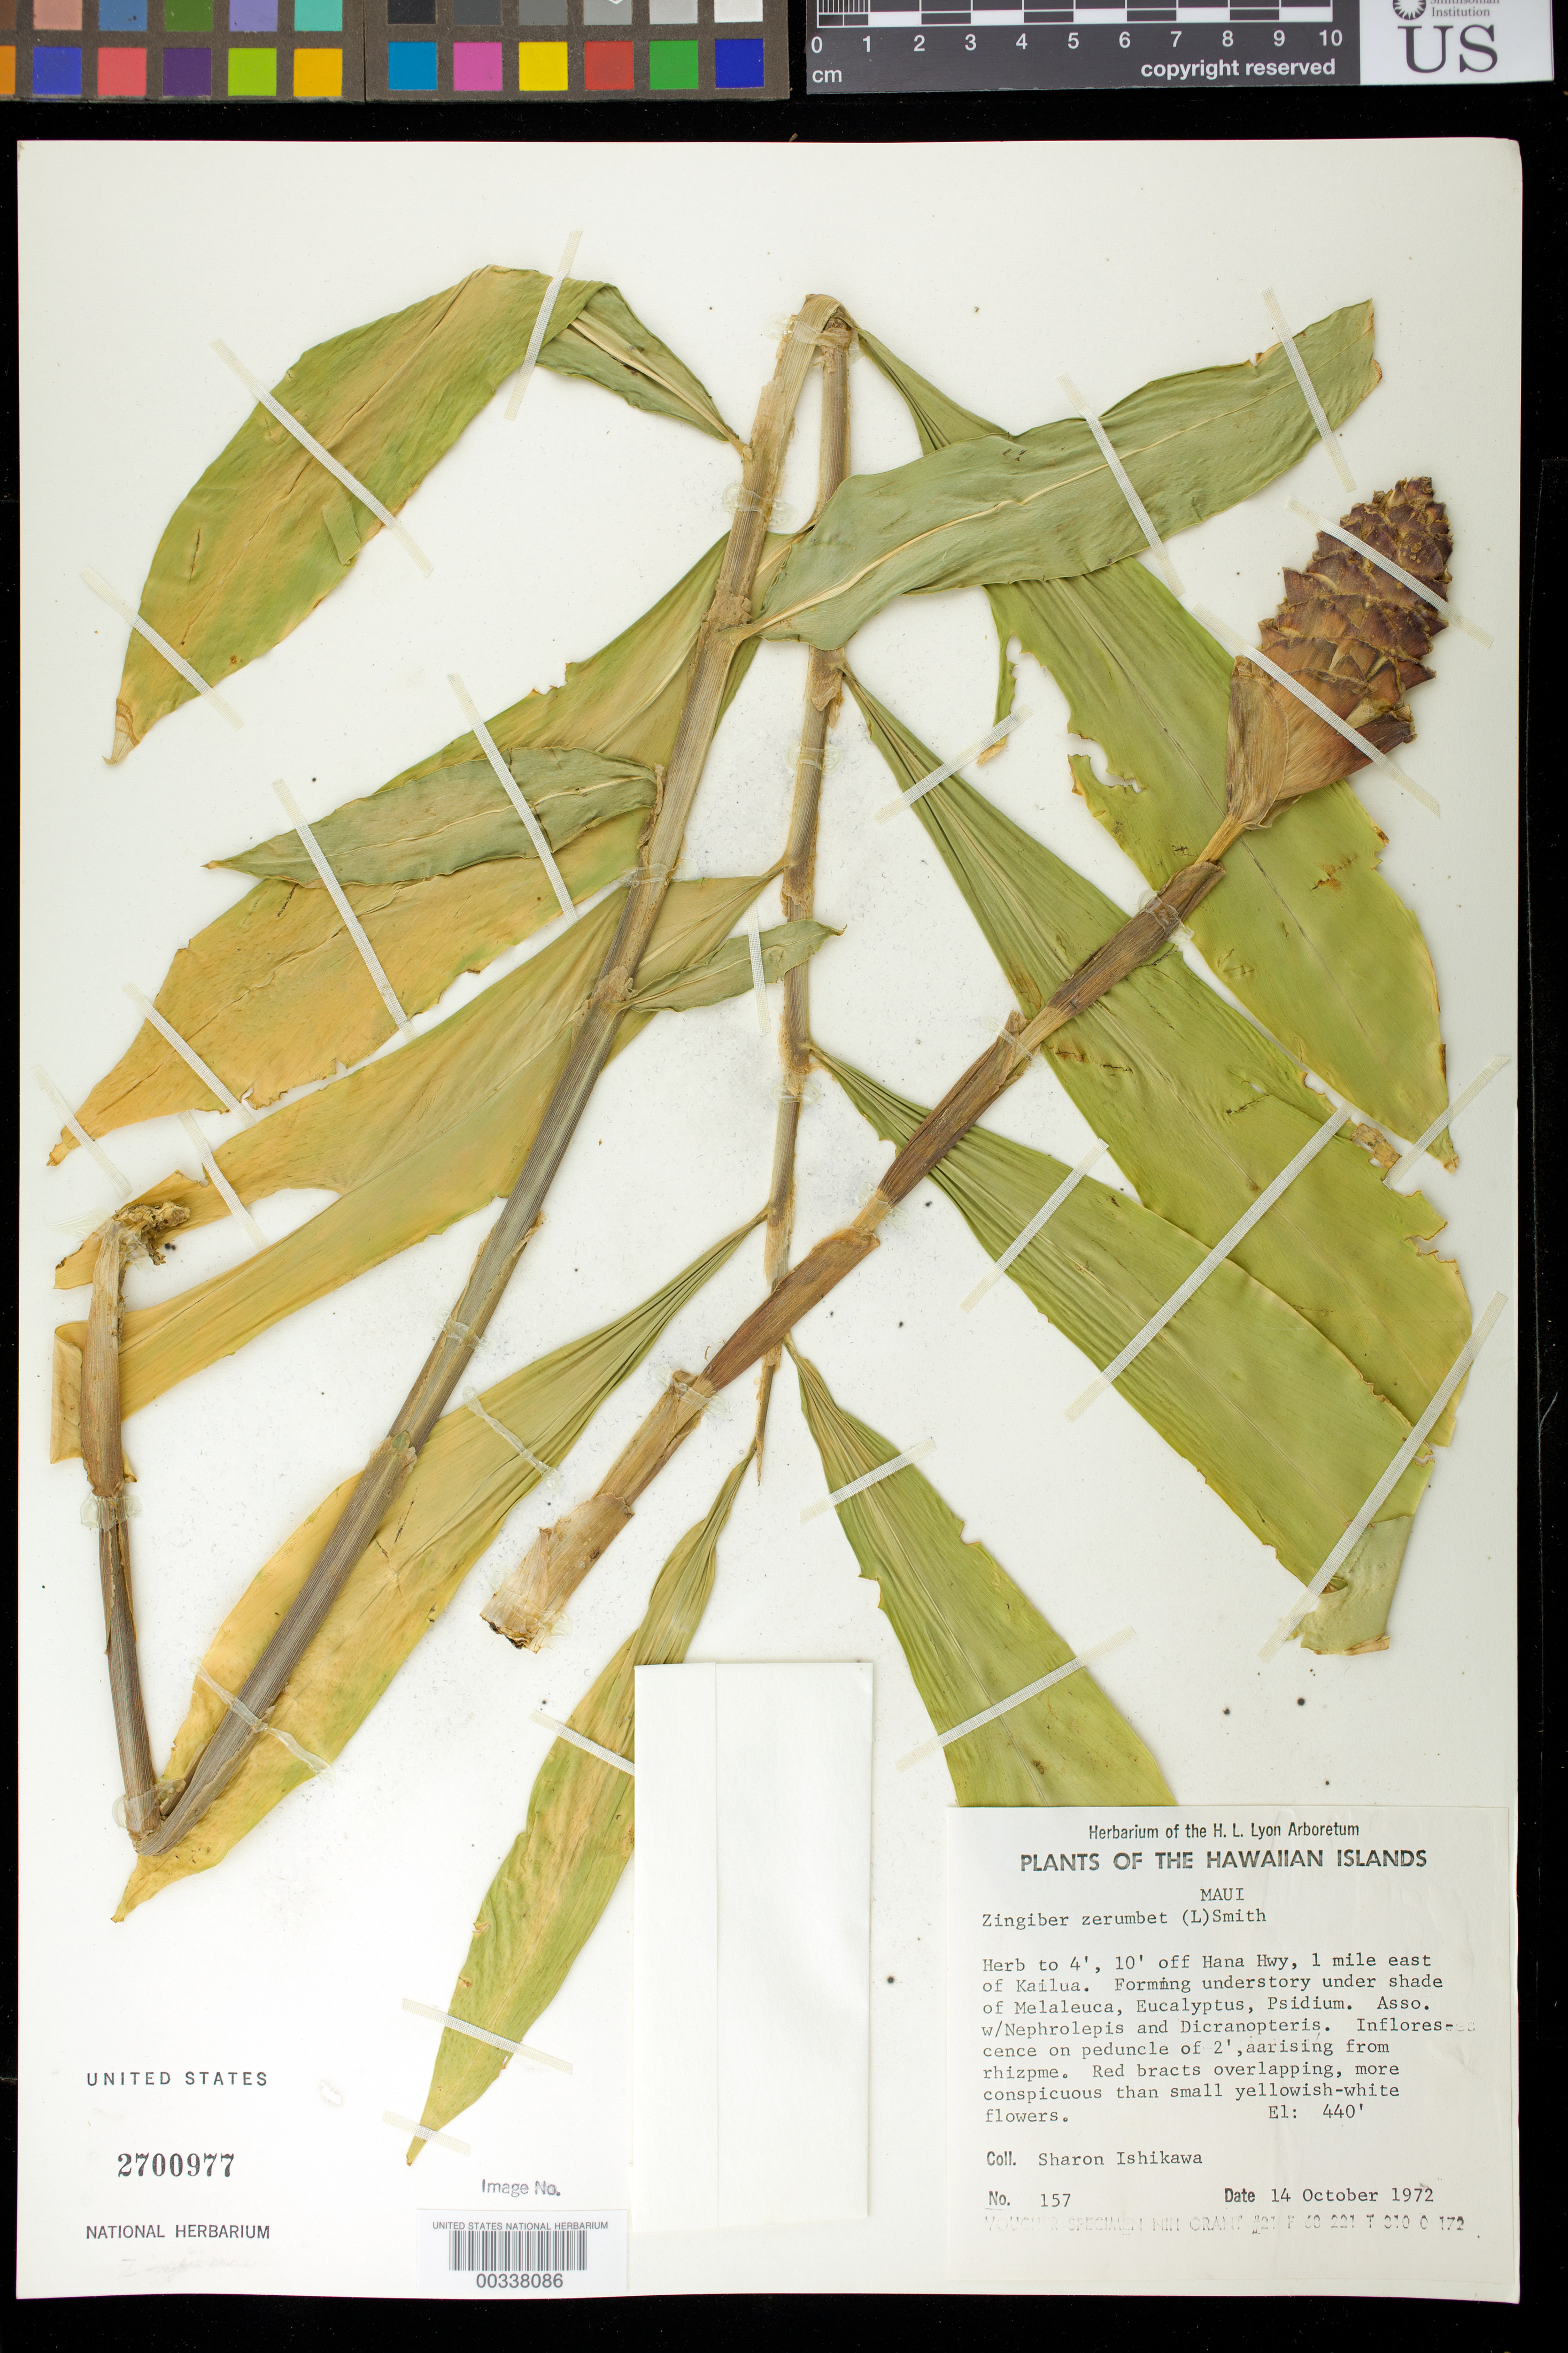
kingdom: Plantae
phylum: Tracheophyta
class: Liliopsida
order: Zingiberales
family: Zingiberaceae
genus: Zingiber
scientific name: Zingiber zerumbet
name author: (L.) Sm.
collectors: S. Ishikawa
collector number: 157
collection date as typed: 14 Oct 1972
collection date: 1972-10-14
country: United States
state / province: Hawaii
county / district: Maui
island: Maui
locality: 10' off hana hwy, 1 mi e of kailua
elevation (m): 134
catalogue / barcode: US 2700977